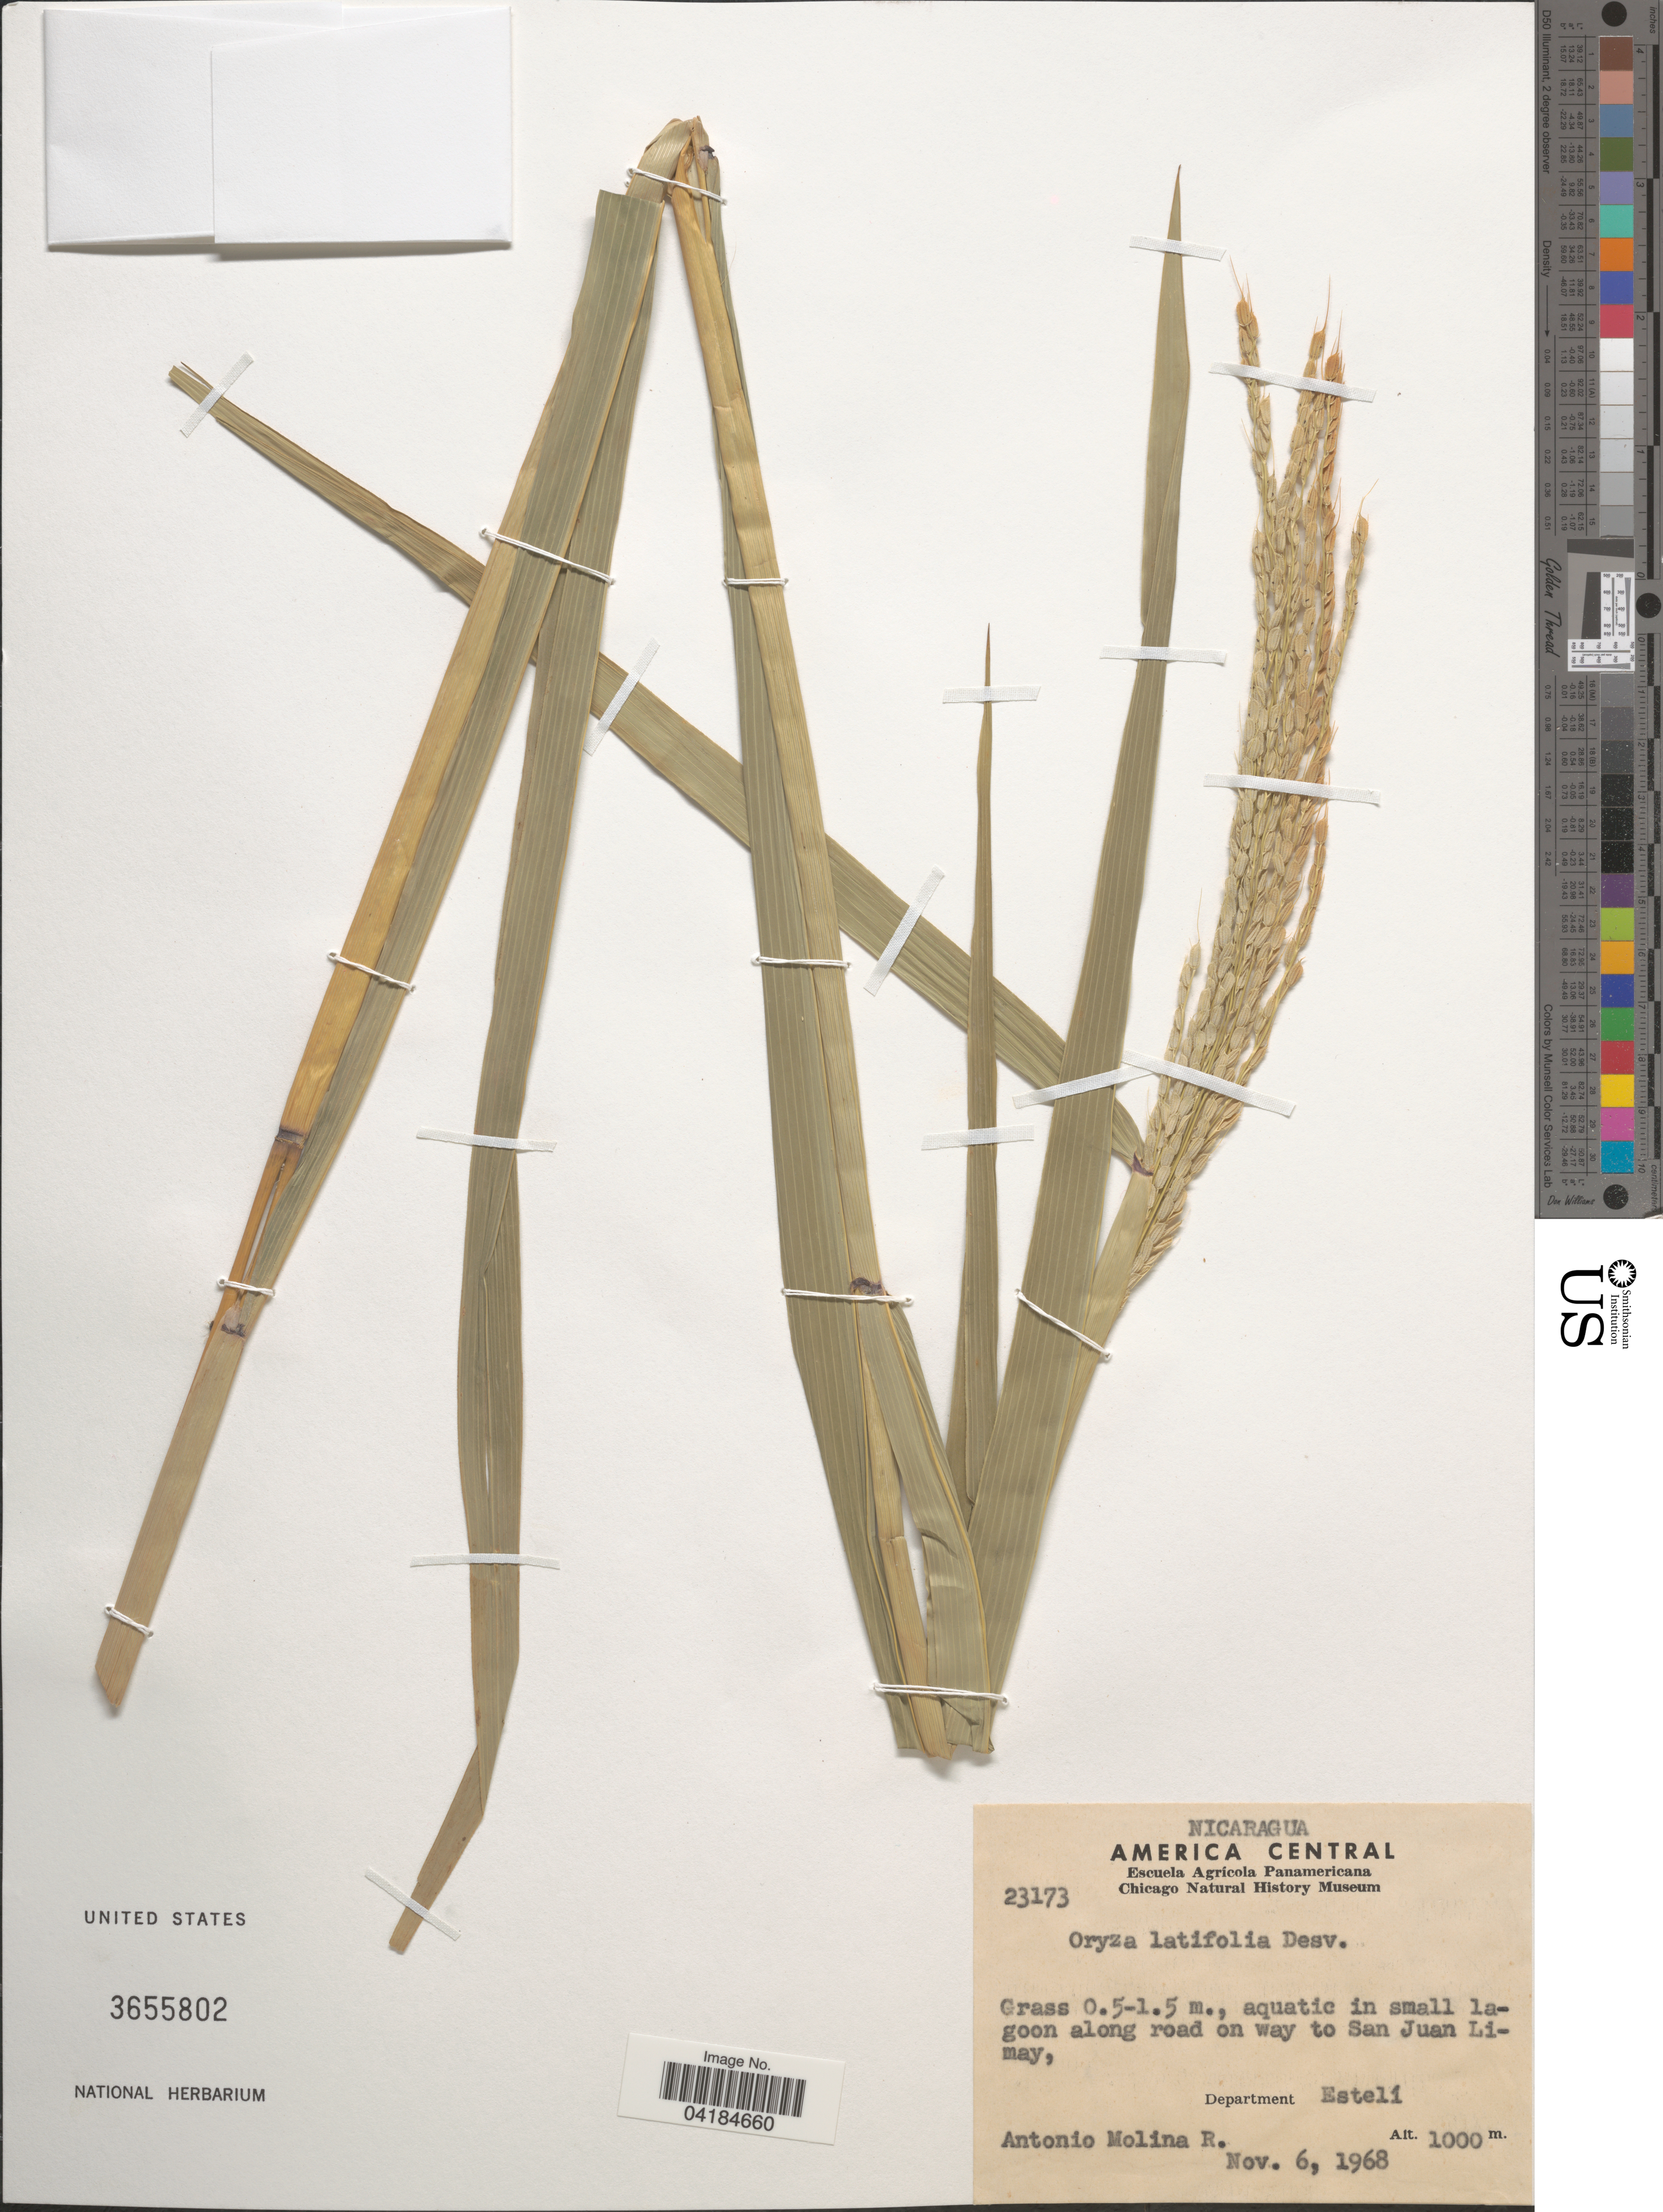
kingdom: Plantae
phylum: Tracheophyta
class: Liliopsida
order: Poales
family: Poaceae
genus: Oryza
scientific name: Oryza latifolia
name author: Desv.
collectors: A. Molina R.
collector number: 23173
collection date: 1968-11-06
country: Nicaragua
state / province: Esteli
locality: Aquatic in small lagoon along road on way to San Juan Limay, Department Estelí.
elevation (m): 1000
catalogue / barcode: US 3655802